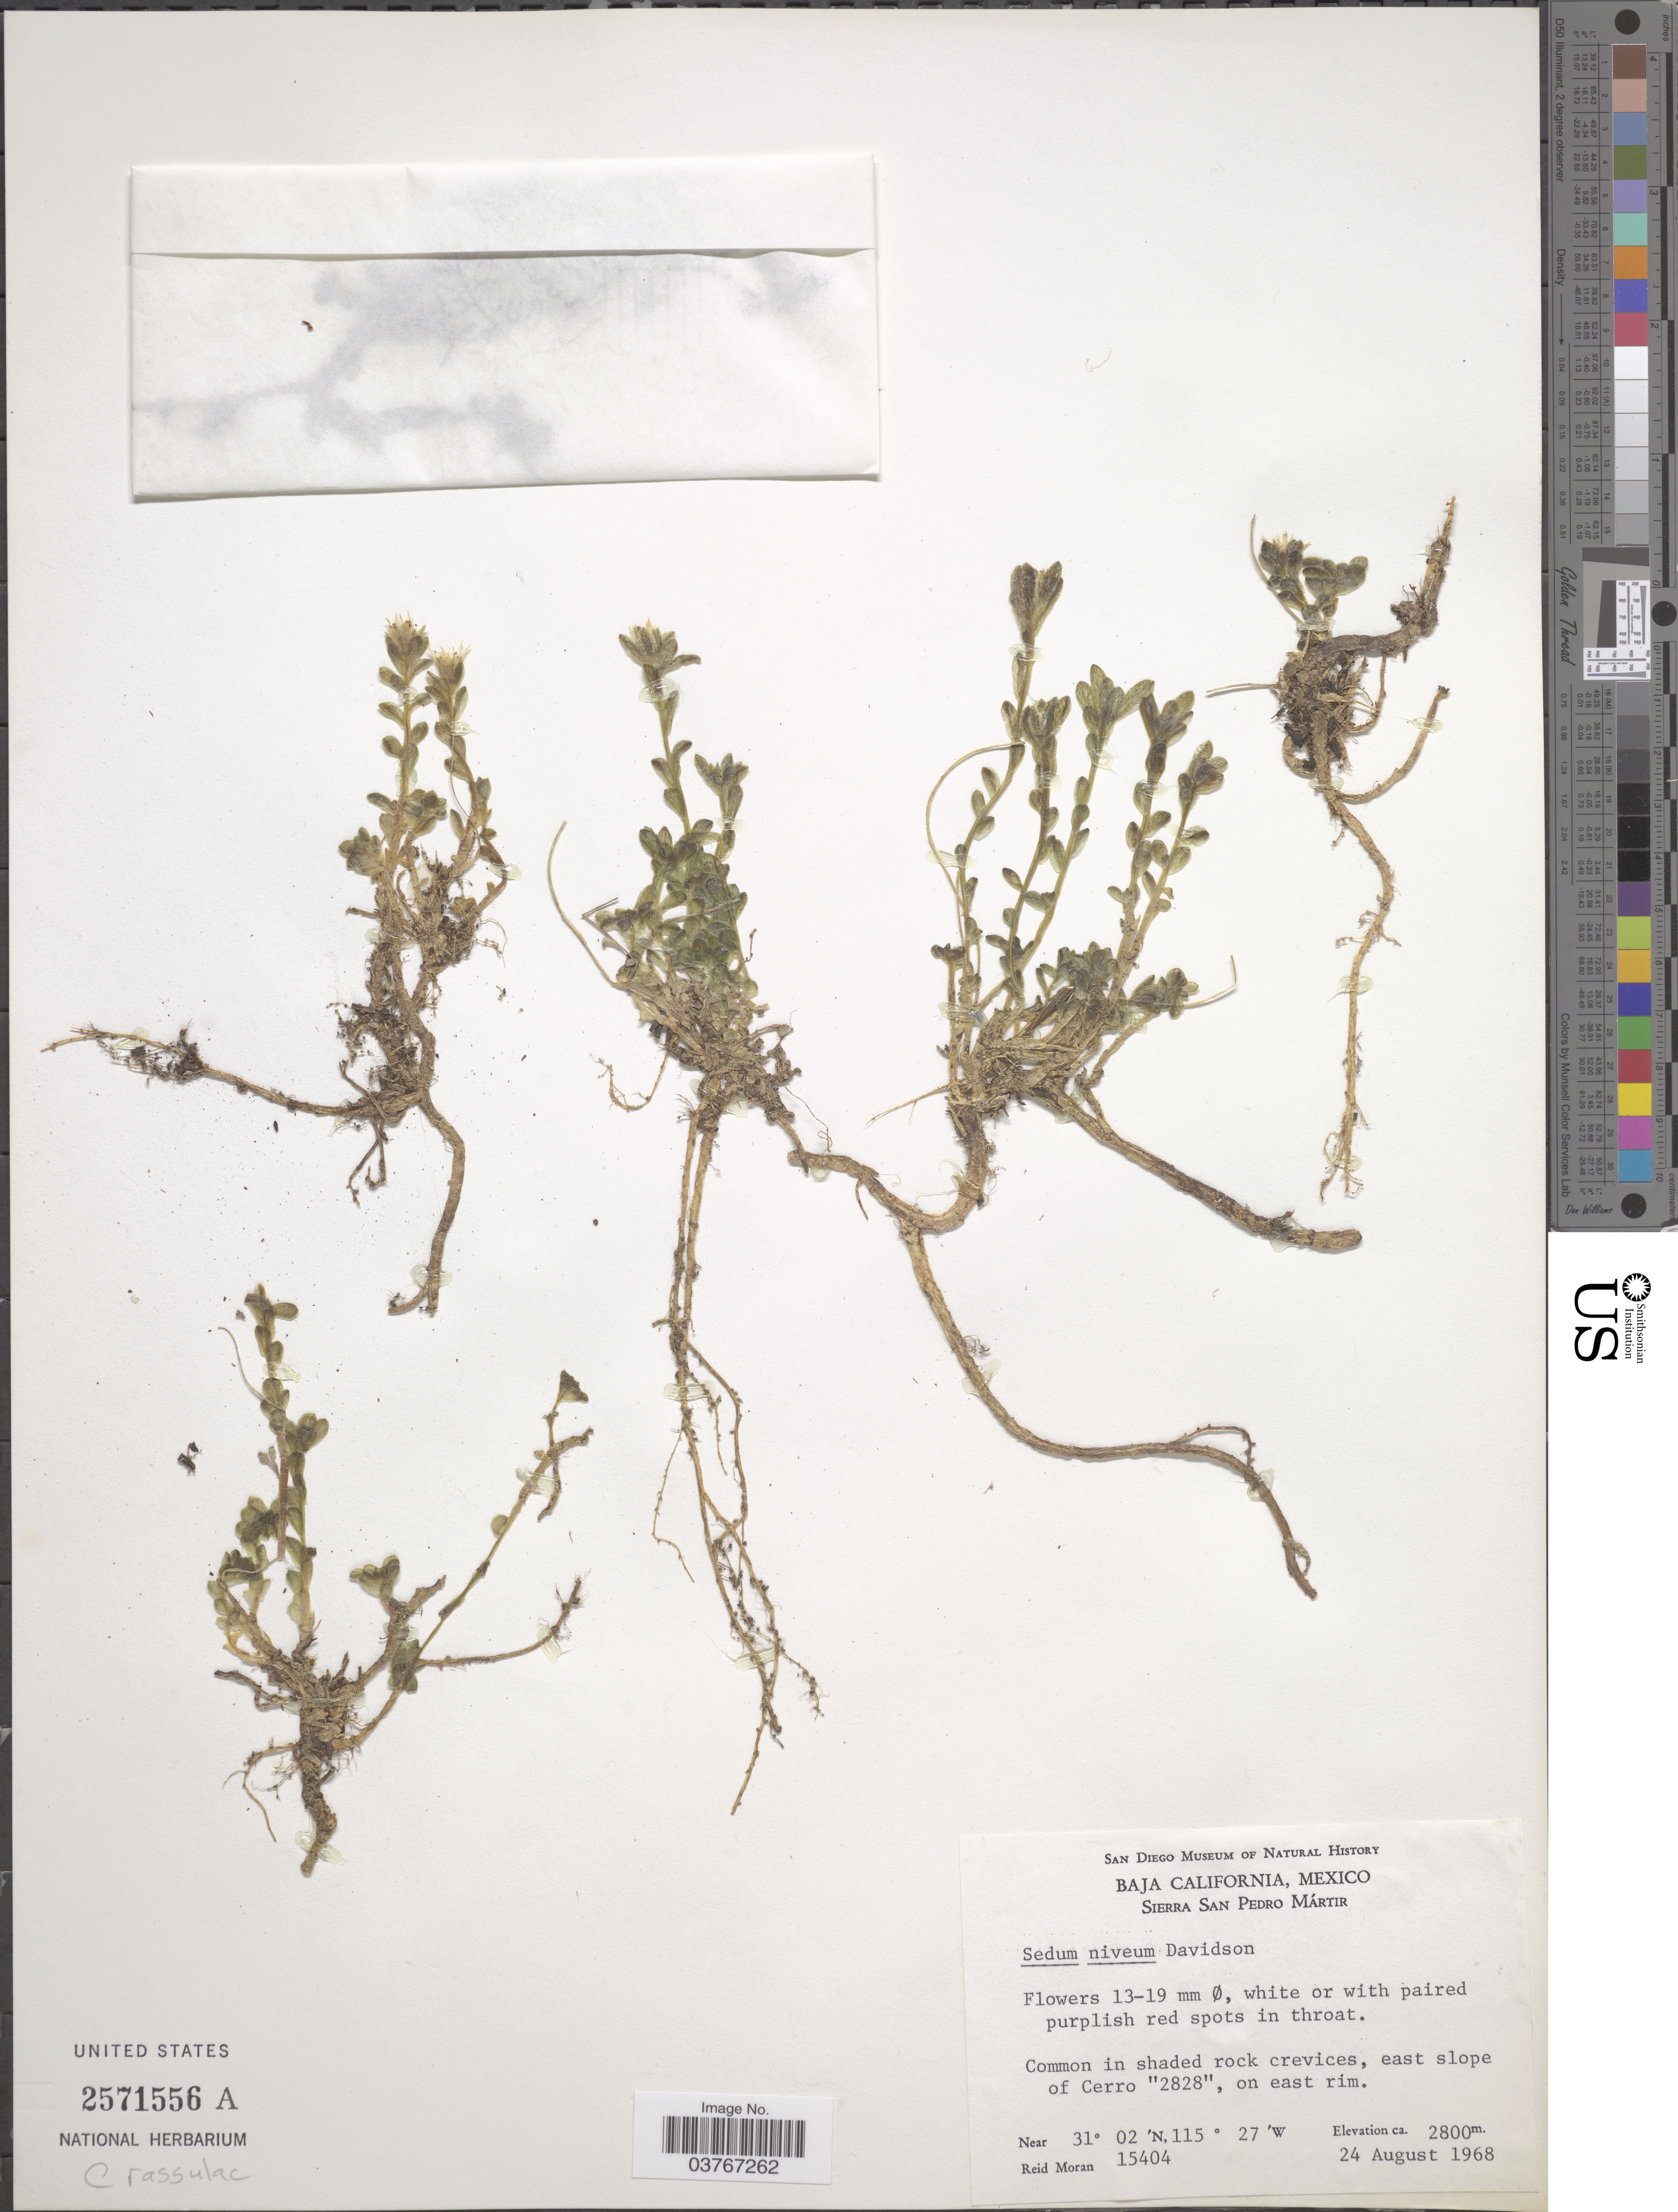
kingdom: Plantae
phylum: Tracheophyta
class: Magnoliopsida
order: Saxifragales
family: Crassulaceae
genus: Sedum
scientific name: Sedum niveum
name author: Davidson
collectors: R. V. Moran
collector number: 15404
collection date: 1968-08-24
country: Mexico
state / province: Baja California Norte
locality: Sierra San Pedro Mártir. Common in shaded rock crevices, east slope of Cerro "2828", on east rim.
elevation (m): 2800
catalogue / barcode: US 2571556A